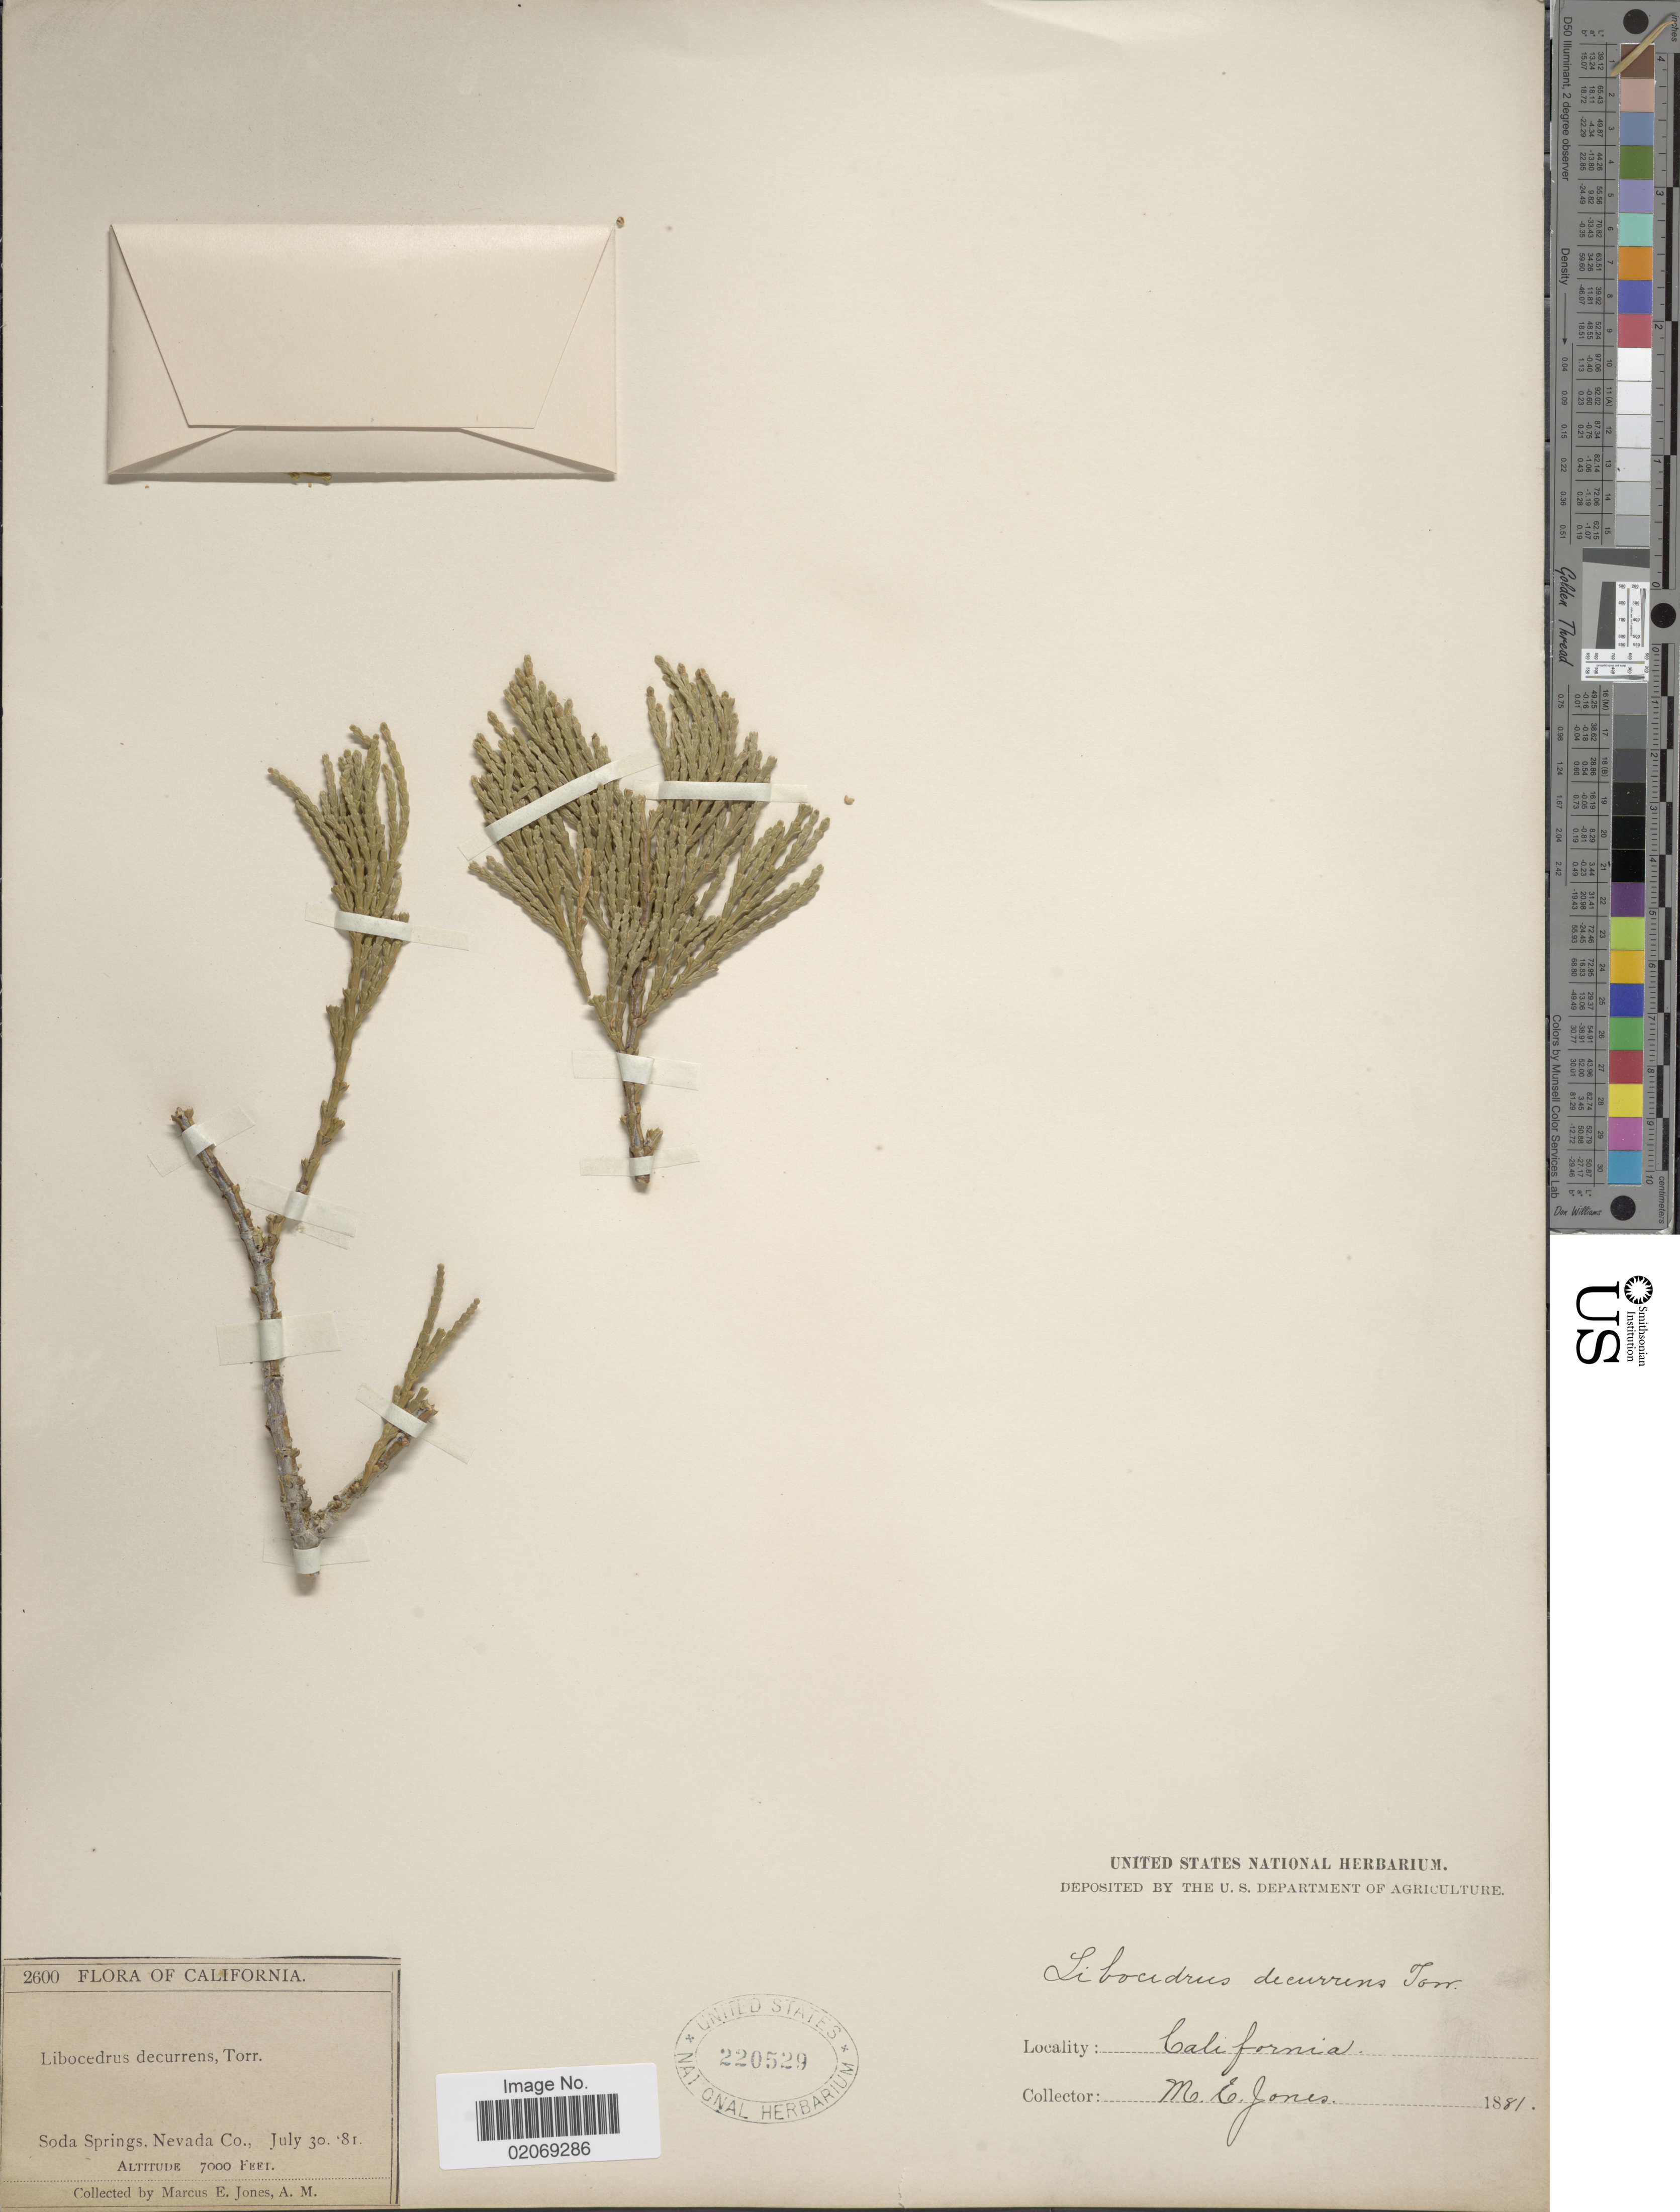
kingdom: Plantae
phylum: Tracheophyta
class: Pinopsida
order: Pinales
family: Cupressaceae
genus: Libocedrus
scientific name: Libocedrus decurrens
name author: Torr.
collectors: M. E. Jones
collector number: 2600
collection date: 1881-07-30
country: United States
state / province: California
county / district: Nevada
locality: Soda Springs, Nevada Co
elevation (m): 2134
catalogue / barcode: US 220529